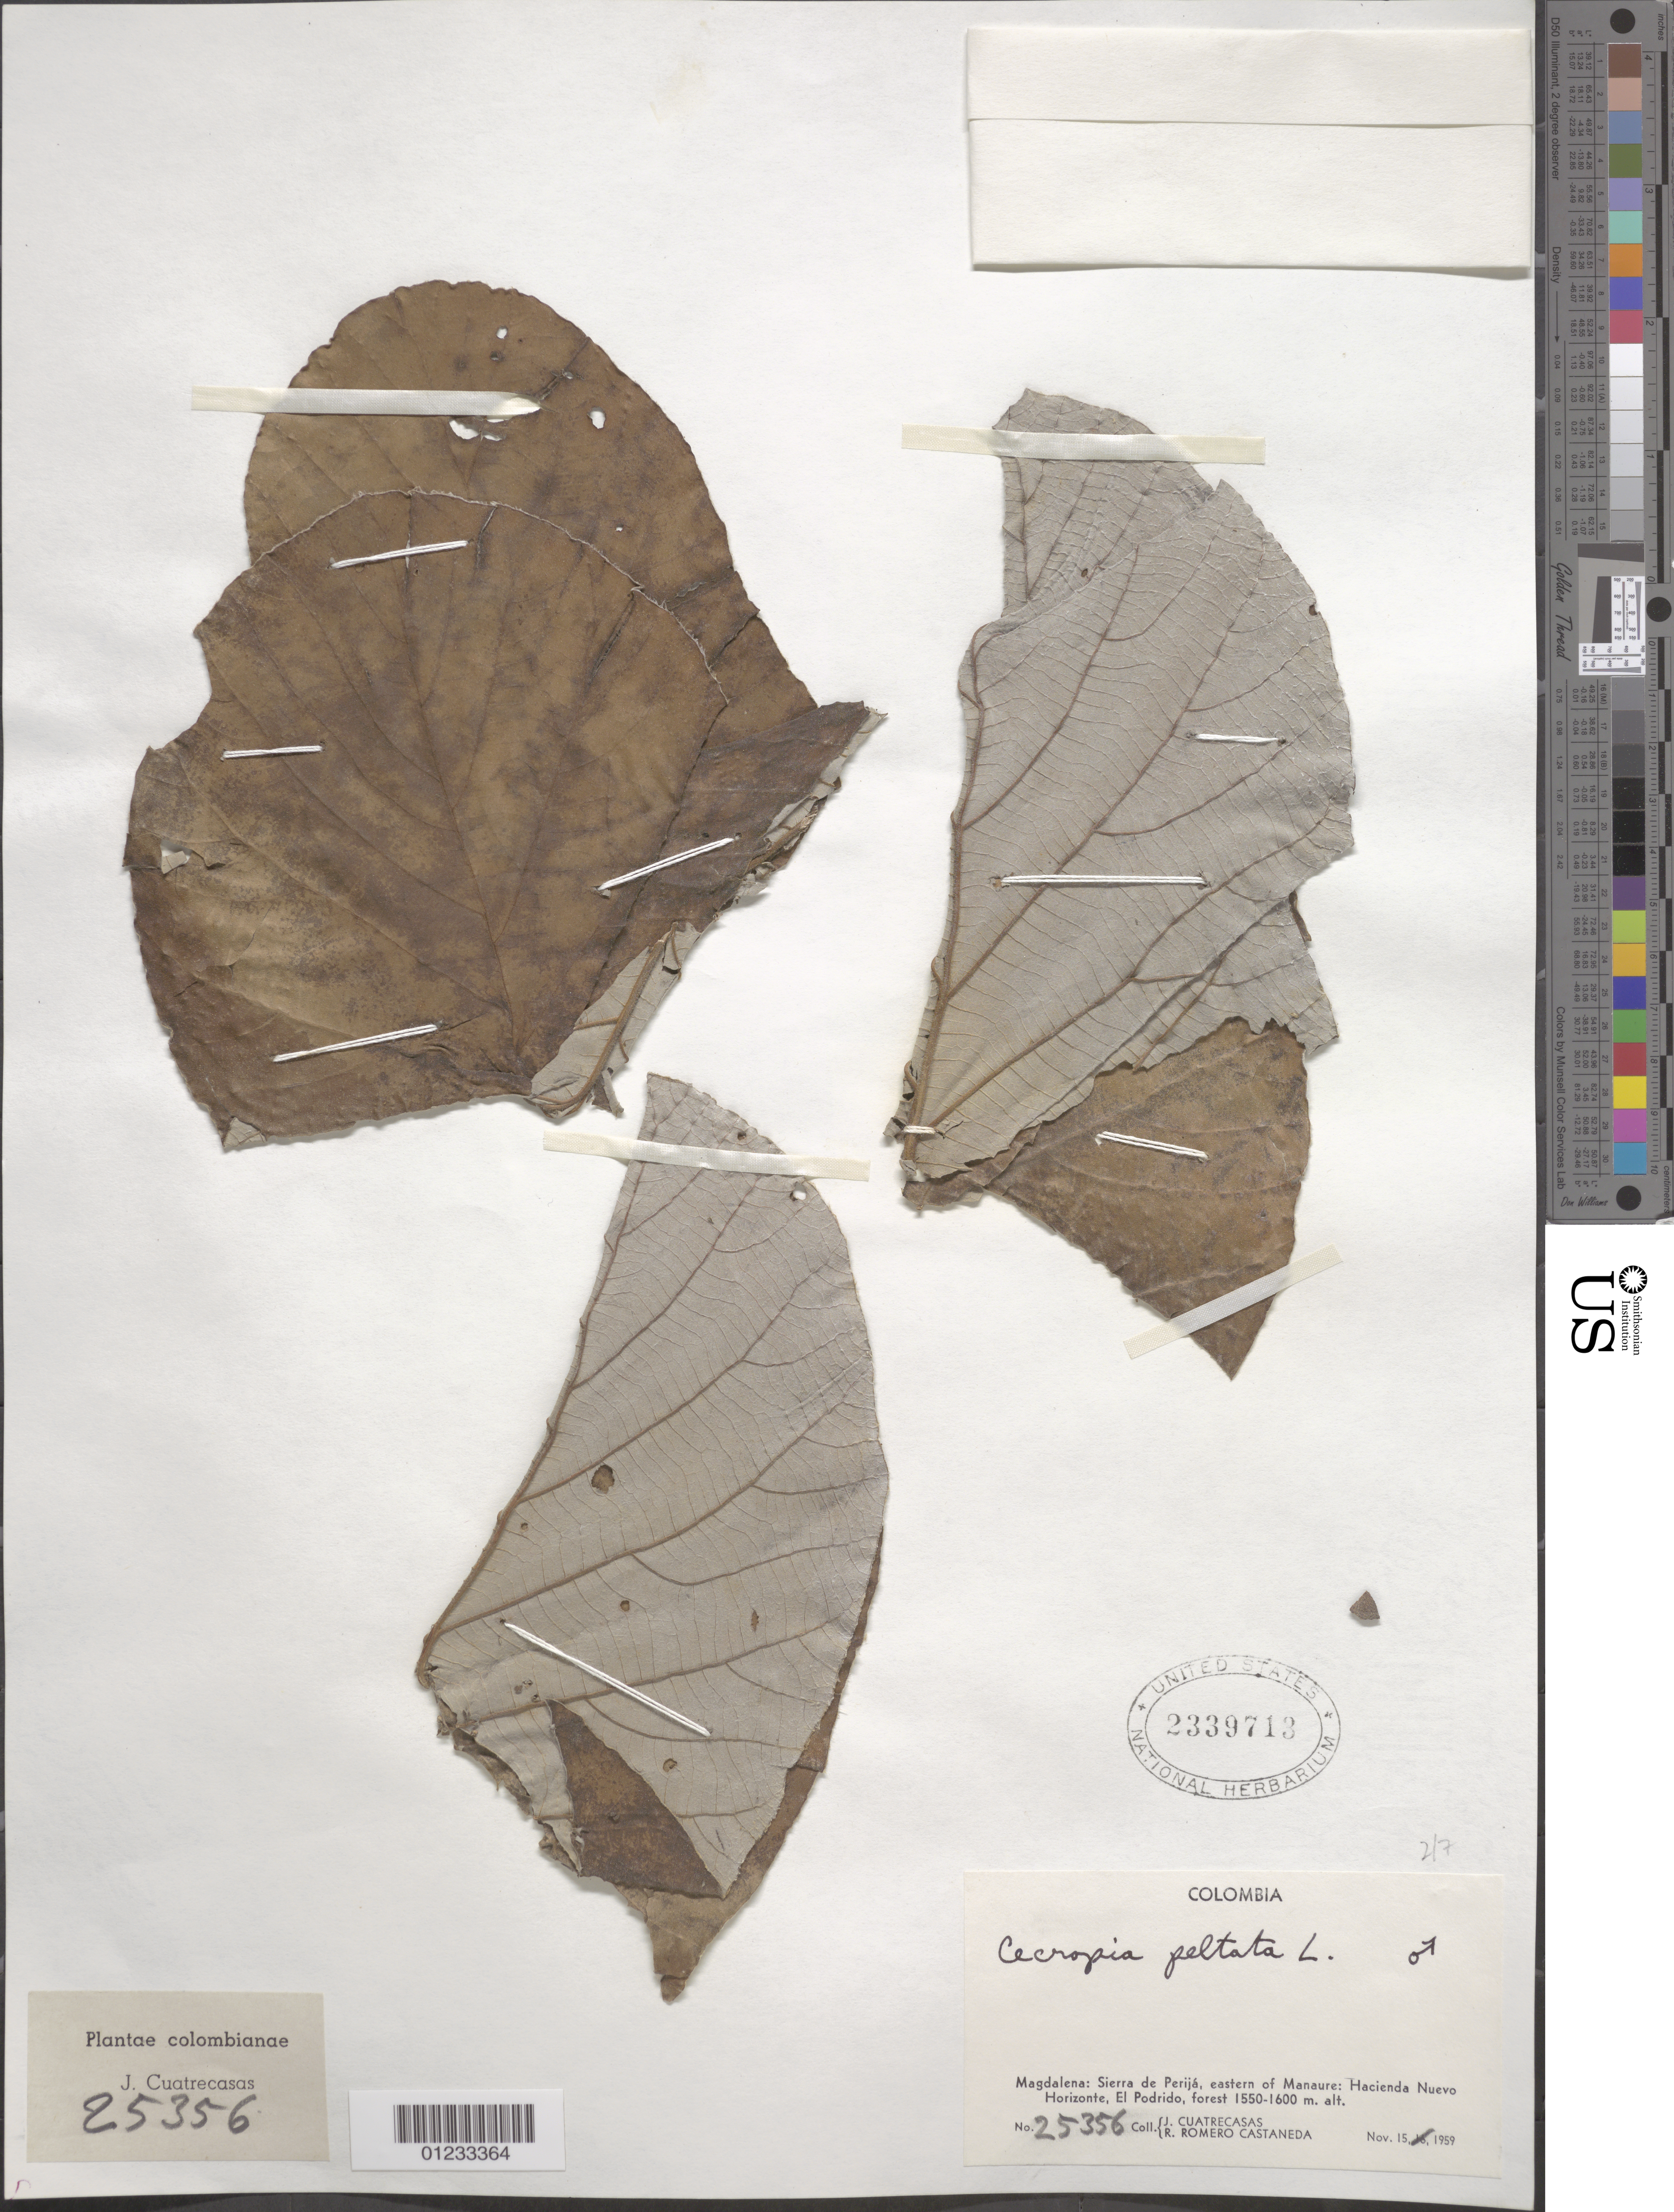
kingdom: Plantae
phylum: Tracheophyta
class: Magnoliopsida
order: Rosales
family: Urticaceae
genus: Cecropia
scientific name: Cecropia peltata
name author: L.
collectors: J. Cuatrecasas & R. Romero Castañeda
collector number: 25356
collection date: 1959-11-15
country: Colombia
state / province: Magdalena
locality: Sierra de Perija, E of Manaure: Hacienda Nuevo Horizonte, El Podrido.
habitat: Forest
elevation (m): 1550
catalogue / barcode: US 2339713